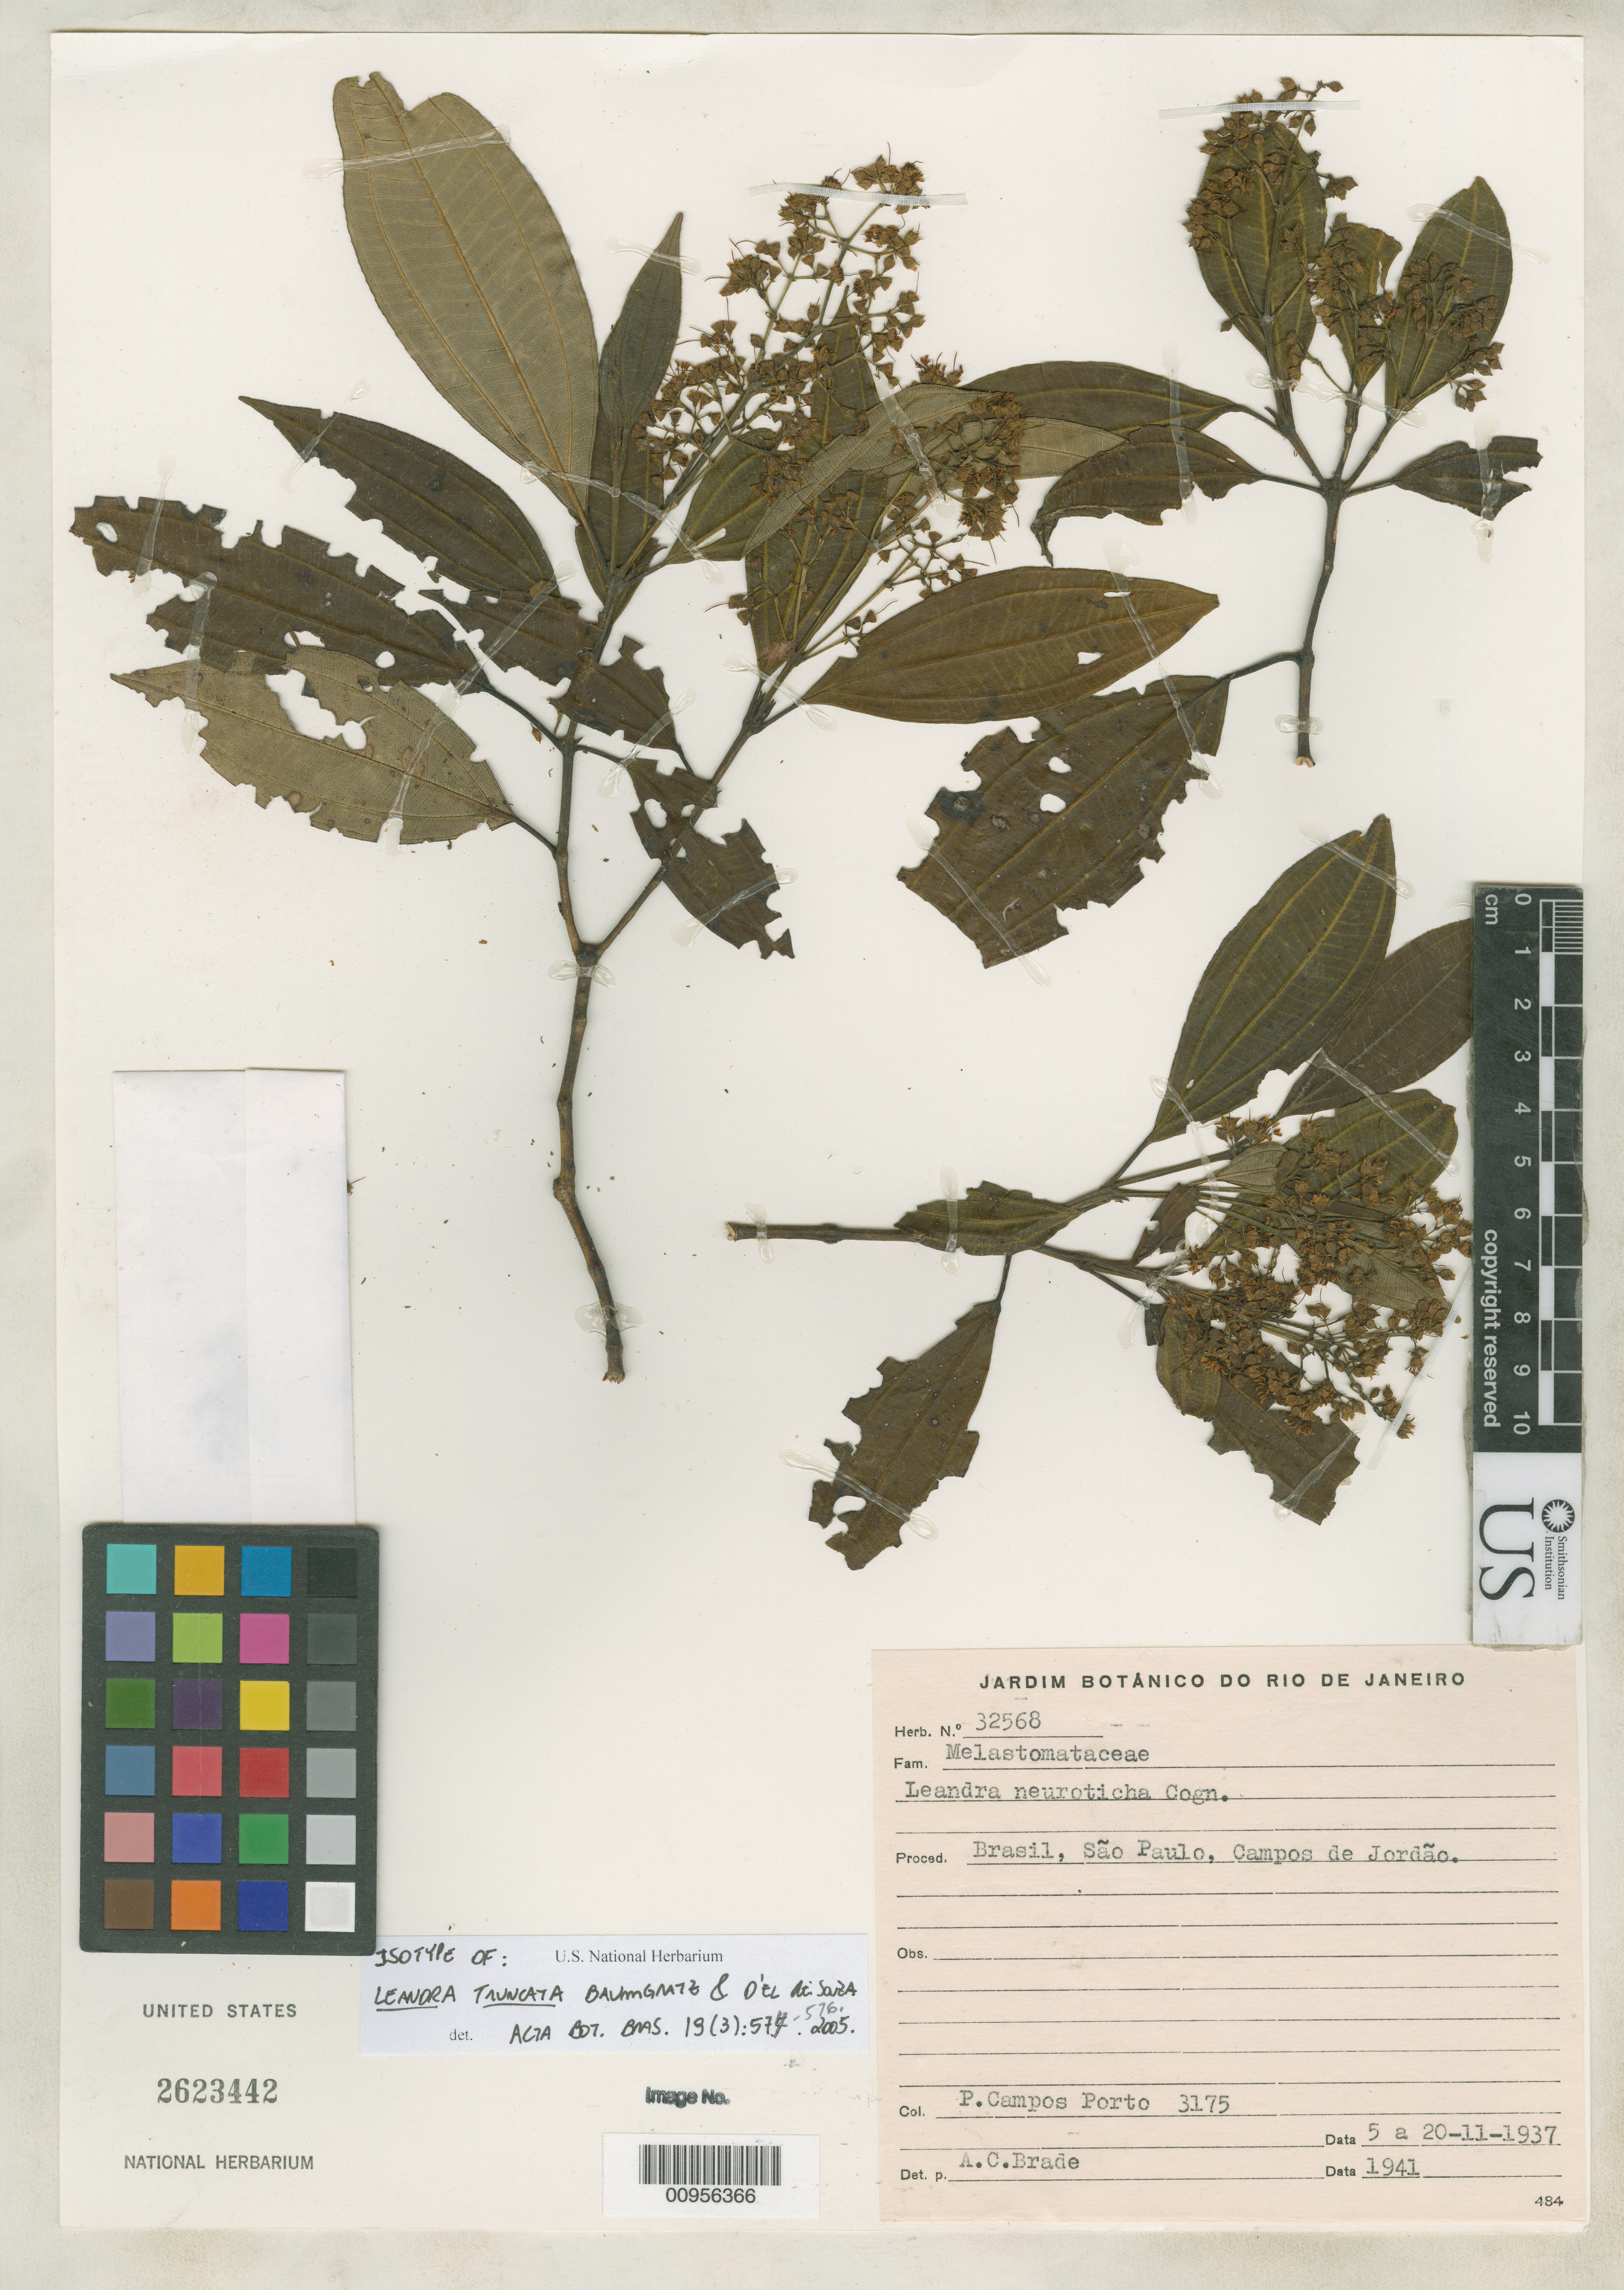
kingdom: Plantae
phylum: Tracheophyta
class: Magnoliopsida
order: Myrtales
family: Melastomataceae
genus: Leandra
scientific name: Leandra truncata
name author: Baumgratz & D'El Rei Souza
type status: Isotype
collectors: P. C. Porto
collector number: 3175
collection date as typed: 05 Feb 1937 to 20 Feb 1937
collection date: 1937-02-05/1937-02-20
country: Brazil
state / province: São Paulo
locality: São Paulo, Campos de Jordão.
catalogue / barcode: US 2623442